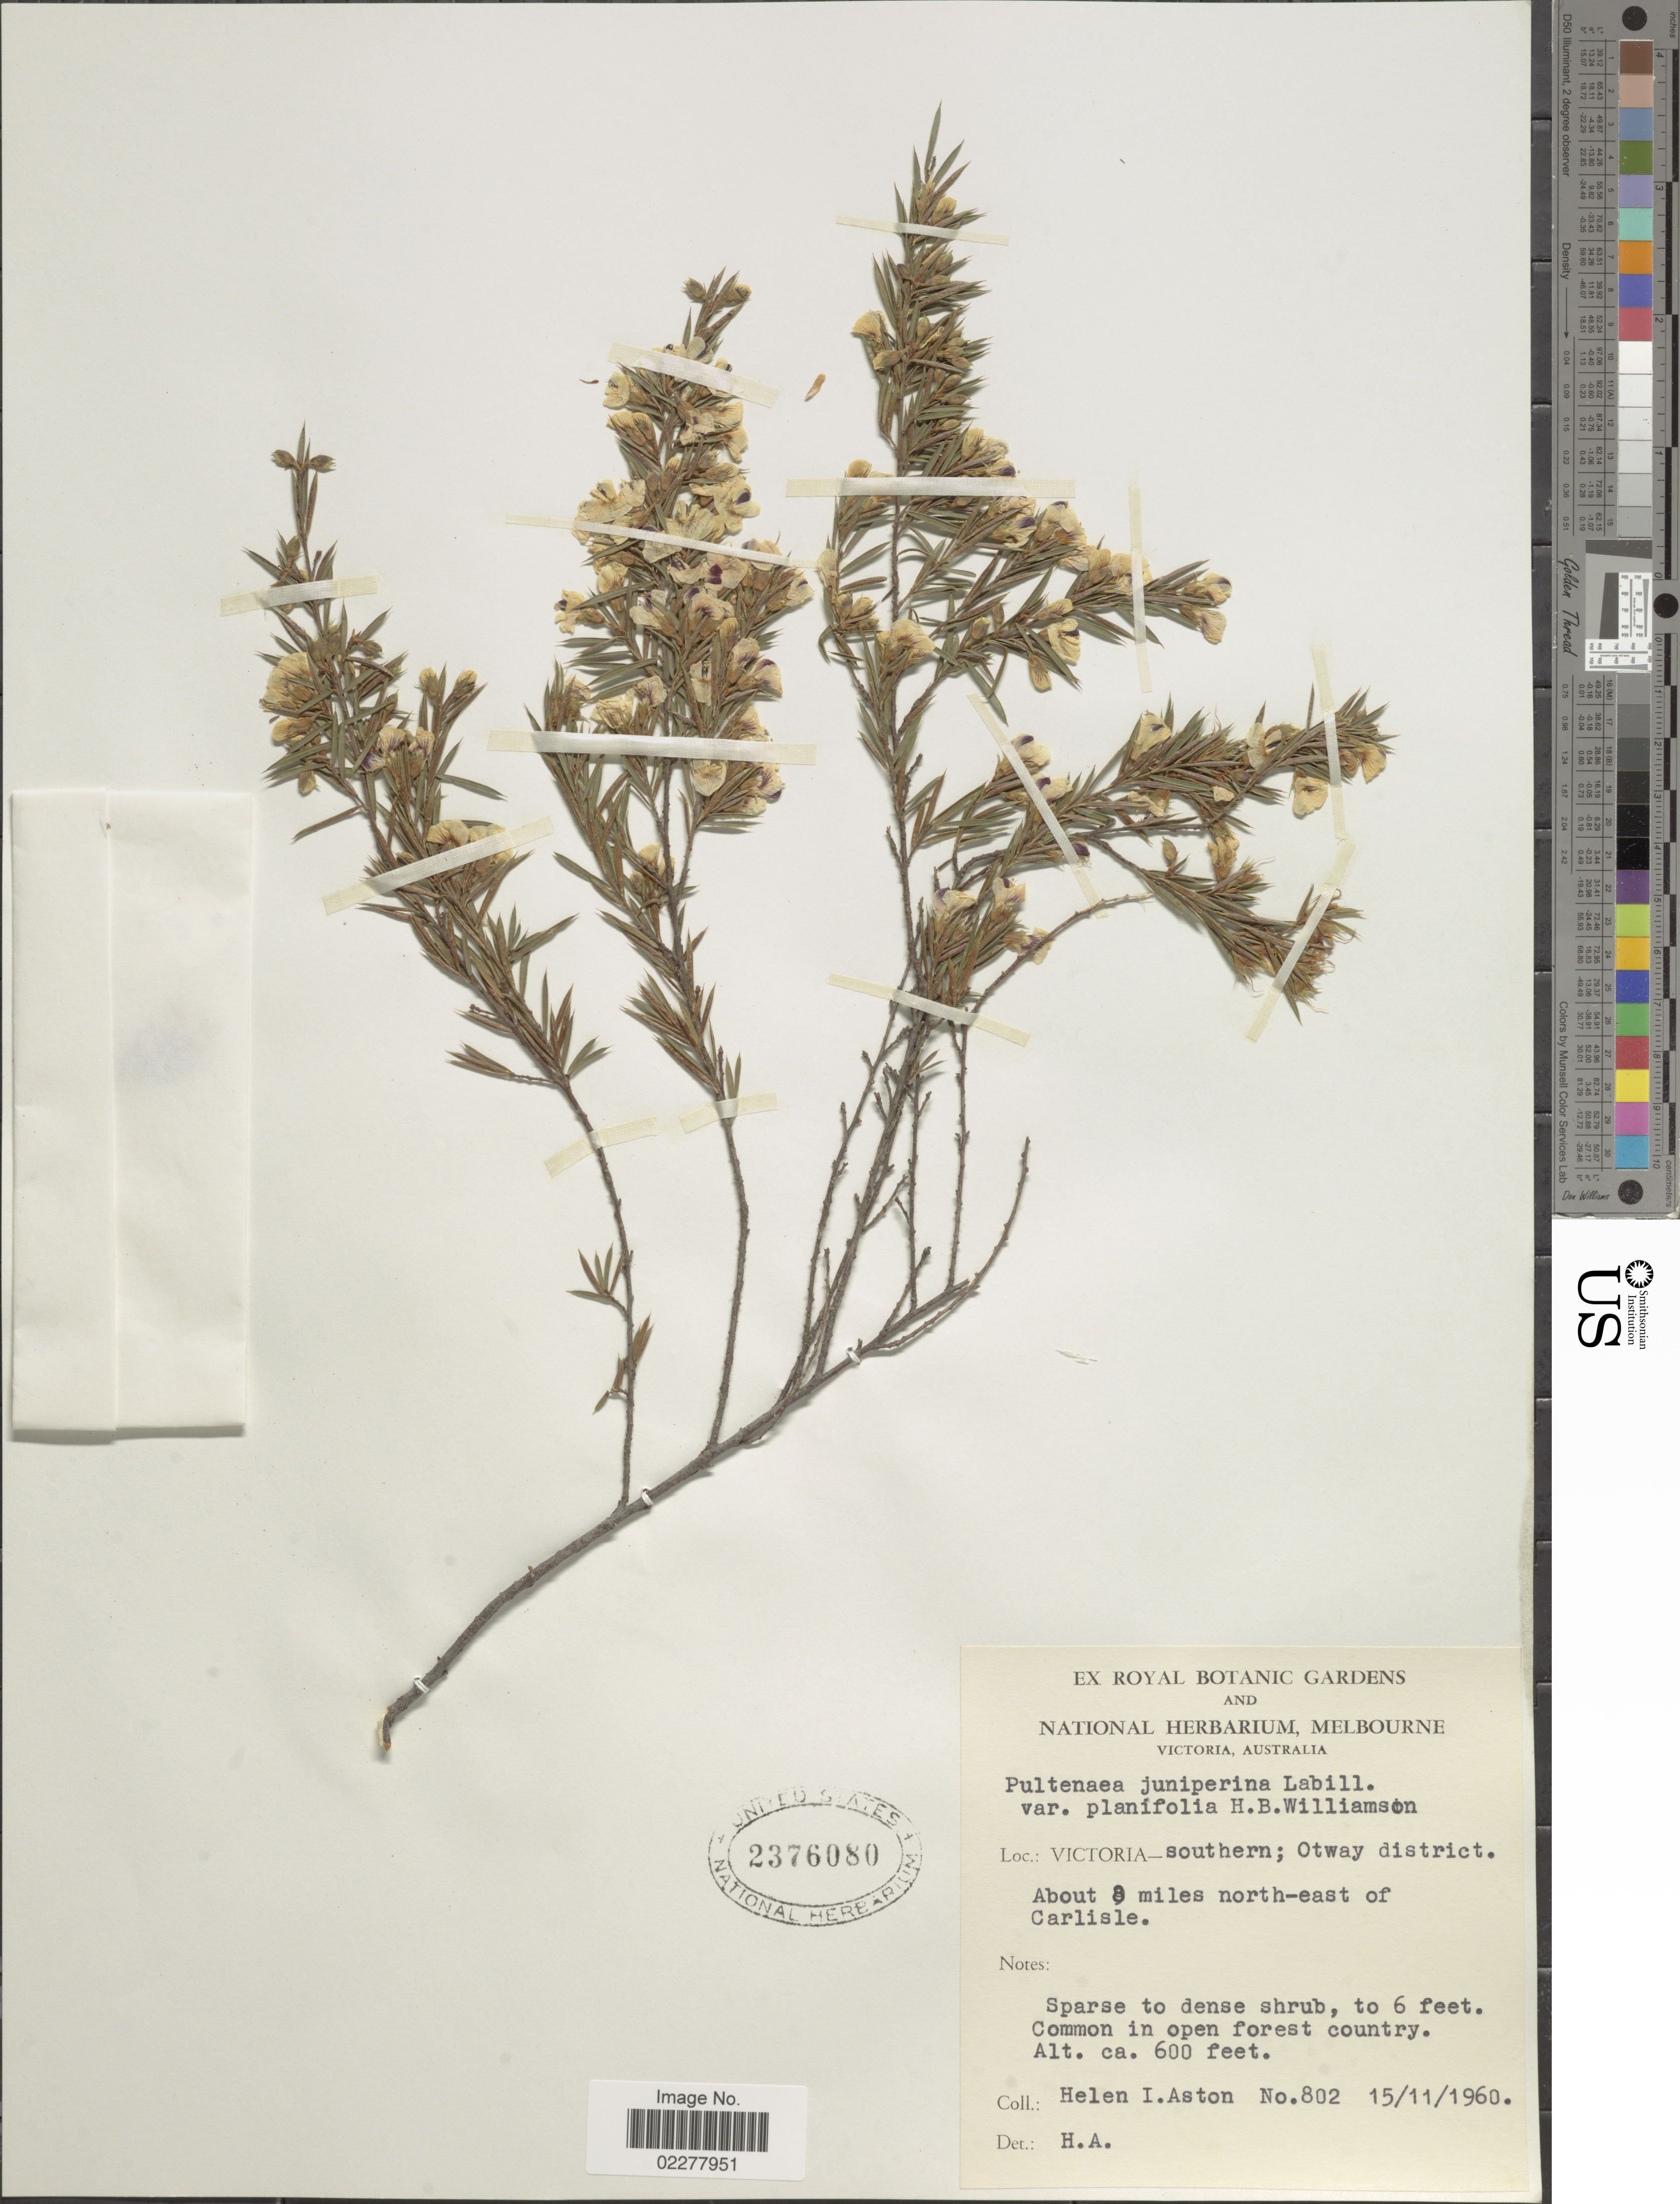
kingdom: Plantae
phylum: Tracheophyta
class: Magnoliopsida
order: Fabales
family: Fabaceae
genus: Pultenaea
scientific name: Pultenaea juniperina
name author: Labill.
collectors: H. I. Aston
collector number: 802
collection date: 1960-11-15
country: Australia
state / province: Victoria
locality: Victoria - Southern; Otway district. About 8 miles north-east of Carlisle.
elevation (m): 183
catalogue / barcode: US 2376080